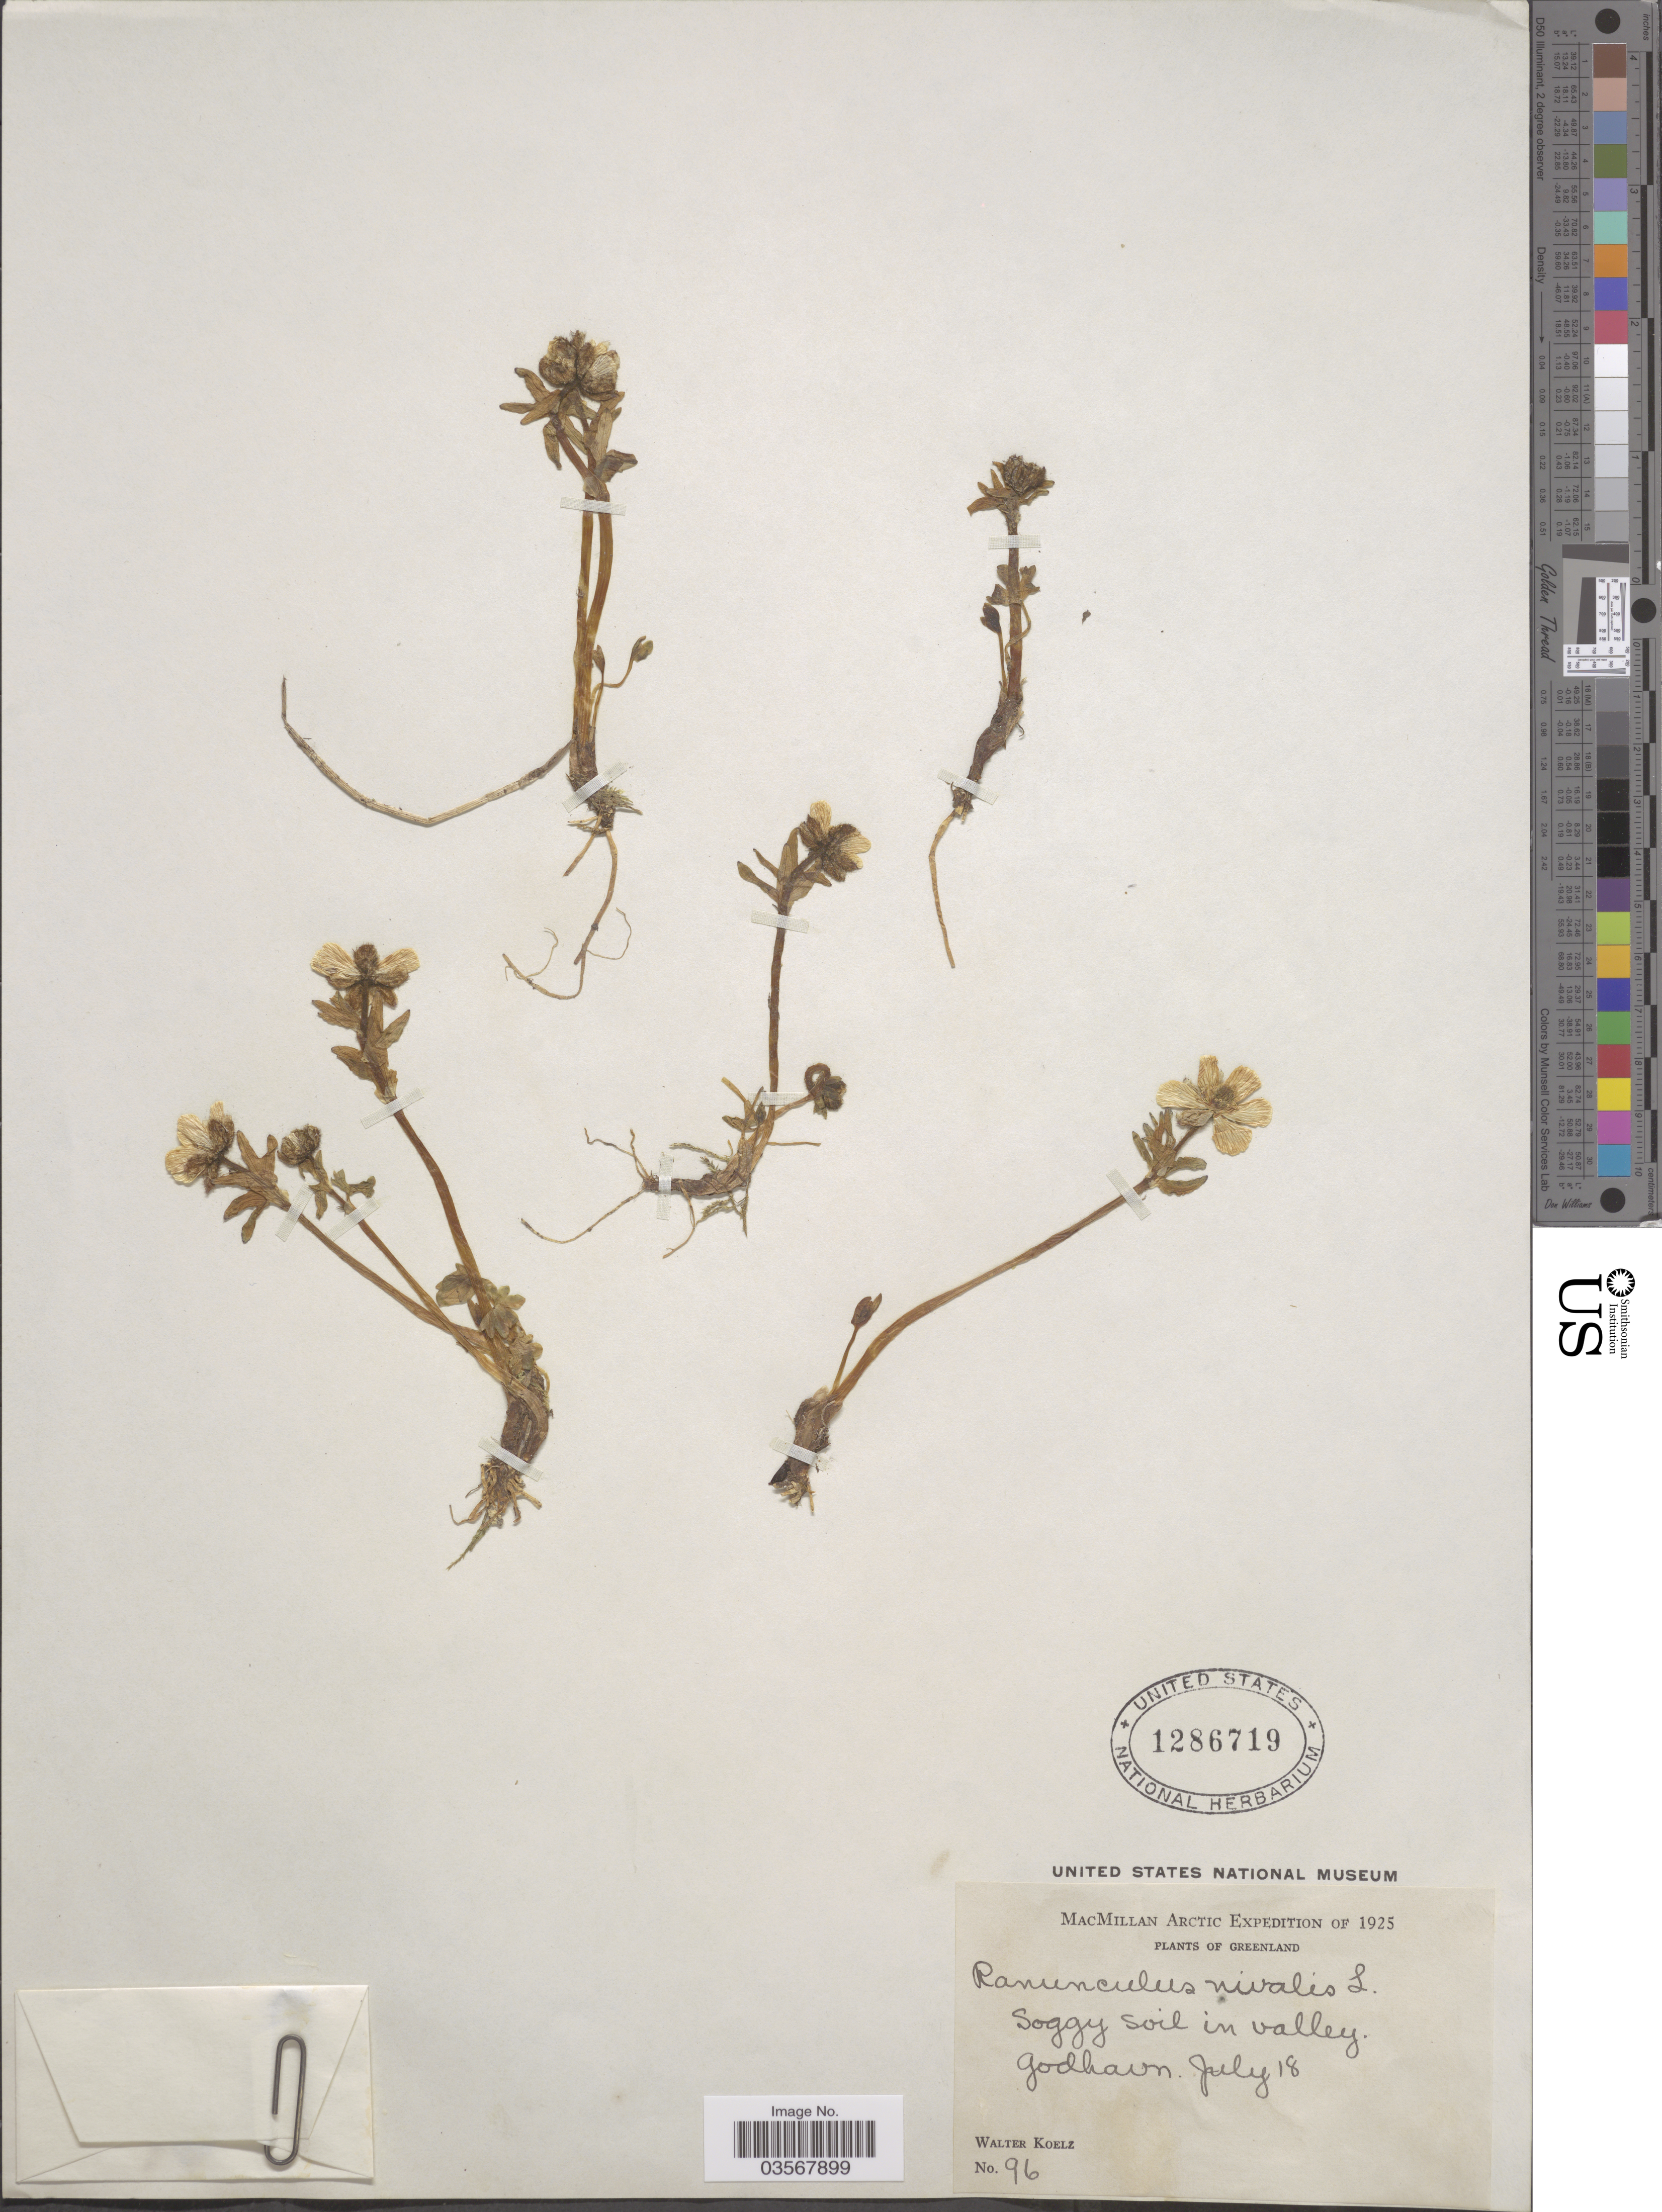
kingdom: Plantae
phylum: Tracheophyta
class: Magnoliopsida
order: Ranunculales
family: Ranunculaceae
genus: Ranunculus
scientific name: Ranunculus nivalis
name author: L.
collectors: W. N. Koelz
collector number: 96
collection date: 1925-07-18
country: Greenland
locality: In valley Godhavn.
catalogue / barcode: US 1286719